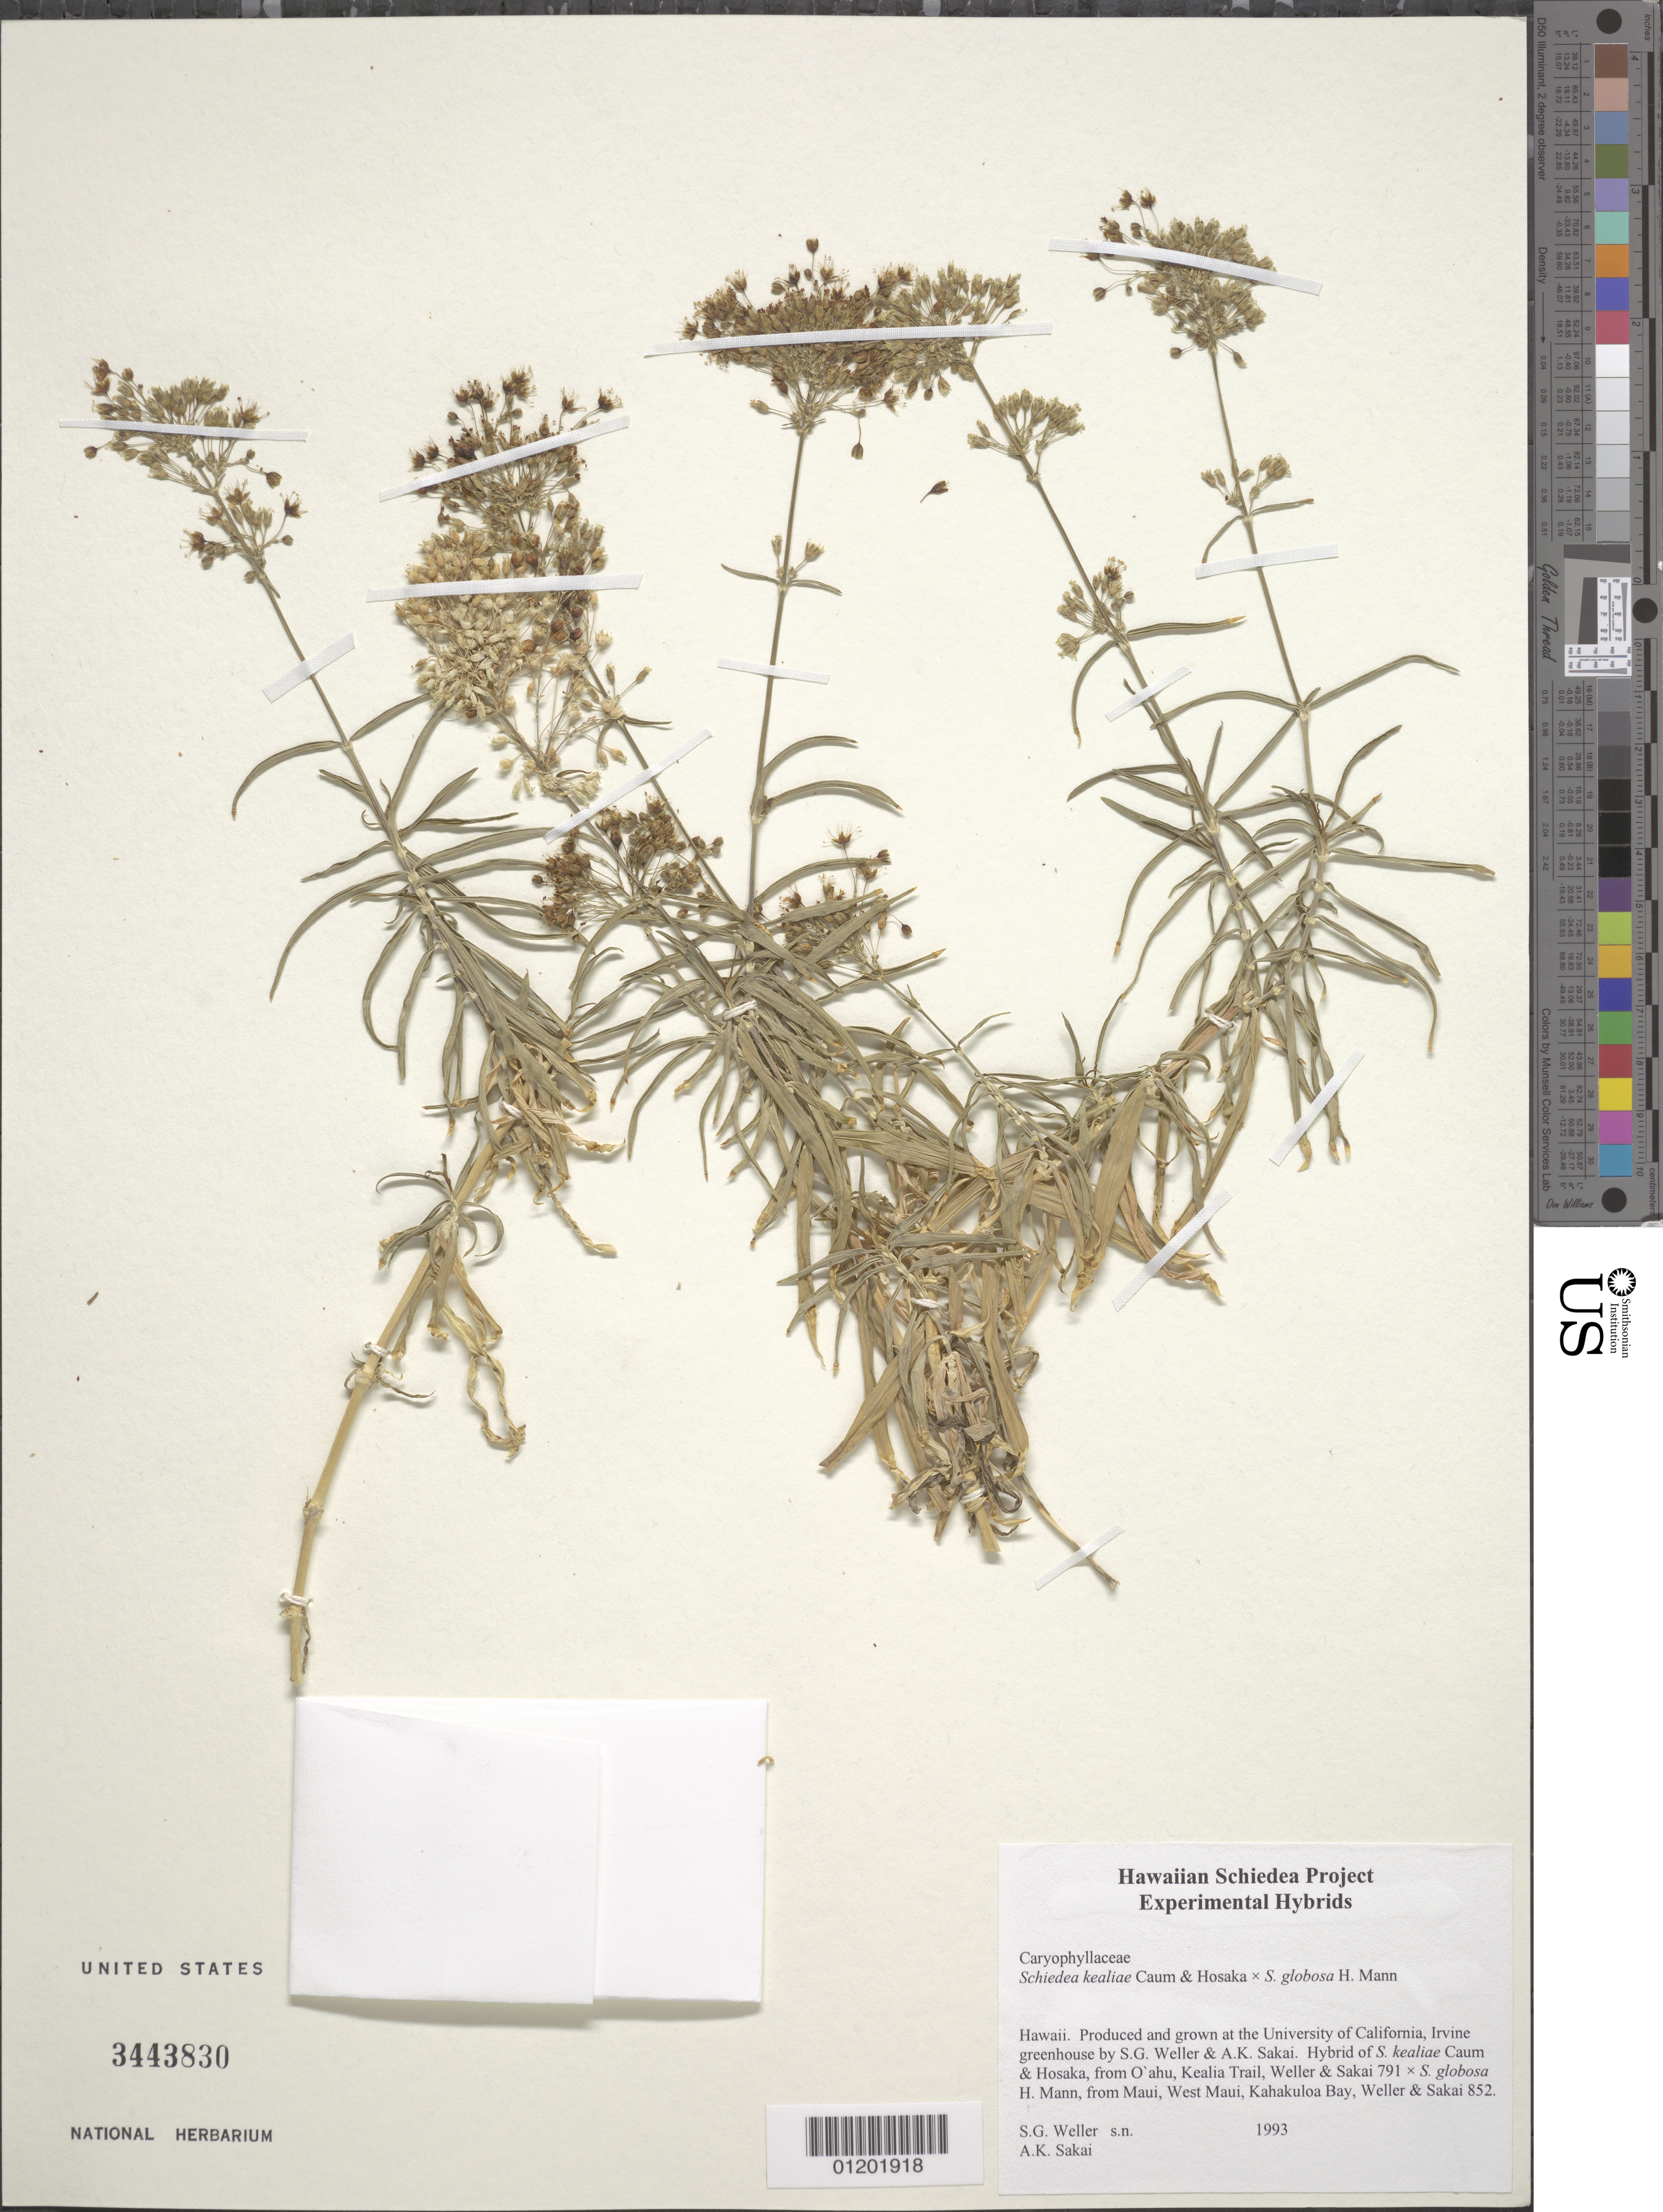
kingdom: Plantae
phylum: Tracheophyta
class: Magnoliopsida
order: Caryophyllales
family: Caryophyllaceae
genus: Schiedea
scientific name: Schiedea globosa x S. kealiae Caum & Hosaka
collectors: S. G. Weller & A. Sakai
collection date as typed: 1993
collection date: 1993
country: United States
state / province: California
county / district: Orange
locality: University of California, Irvine greenhouse.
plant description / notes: Hybrid of S. kealiae Caum & Hosaka [from O'ahu, Kealia Trail, Weller & Sakai 791] x S. globosa H. Mann [from Maui, West Maui, Kahakuloa Bay, Weller & Sakai 852].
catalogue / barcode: US 3443830